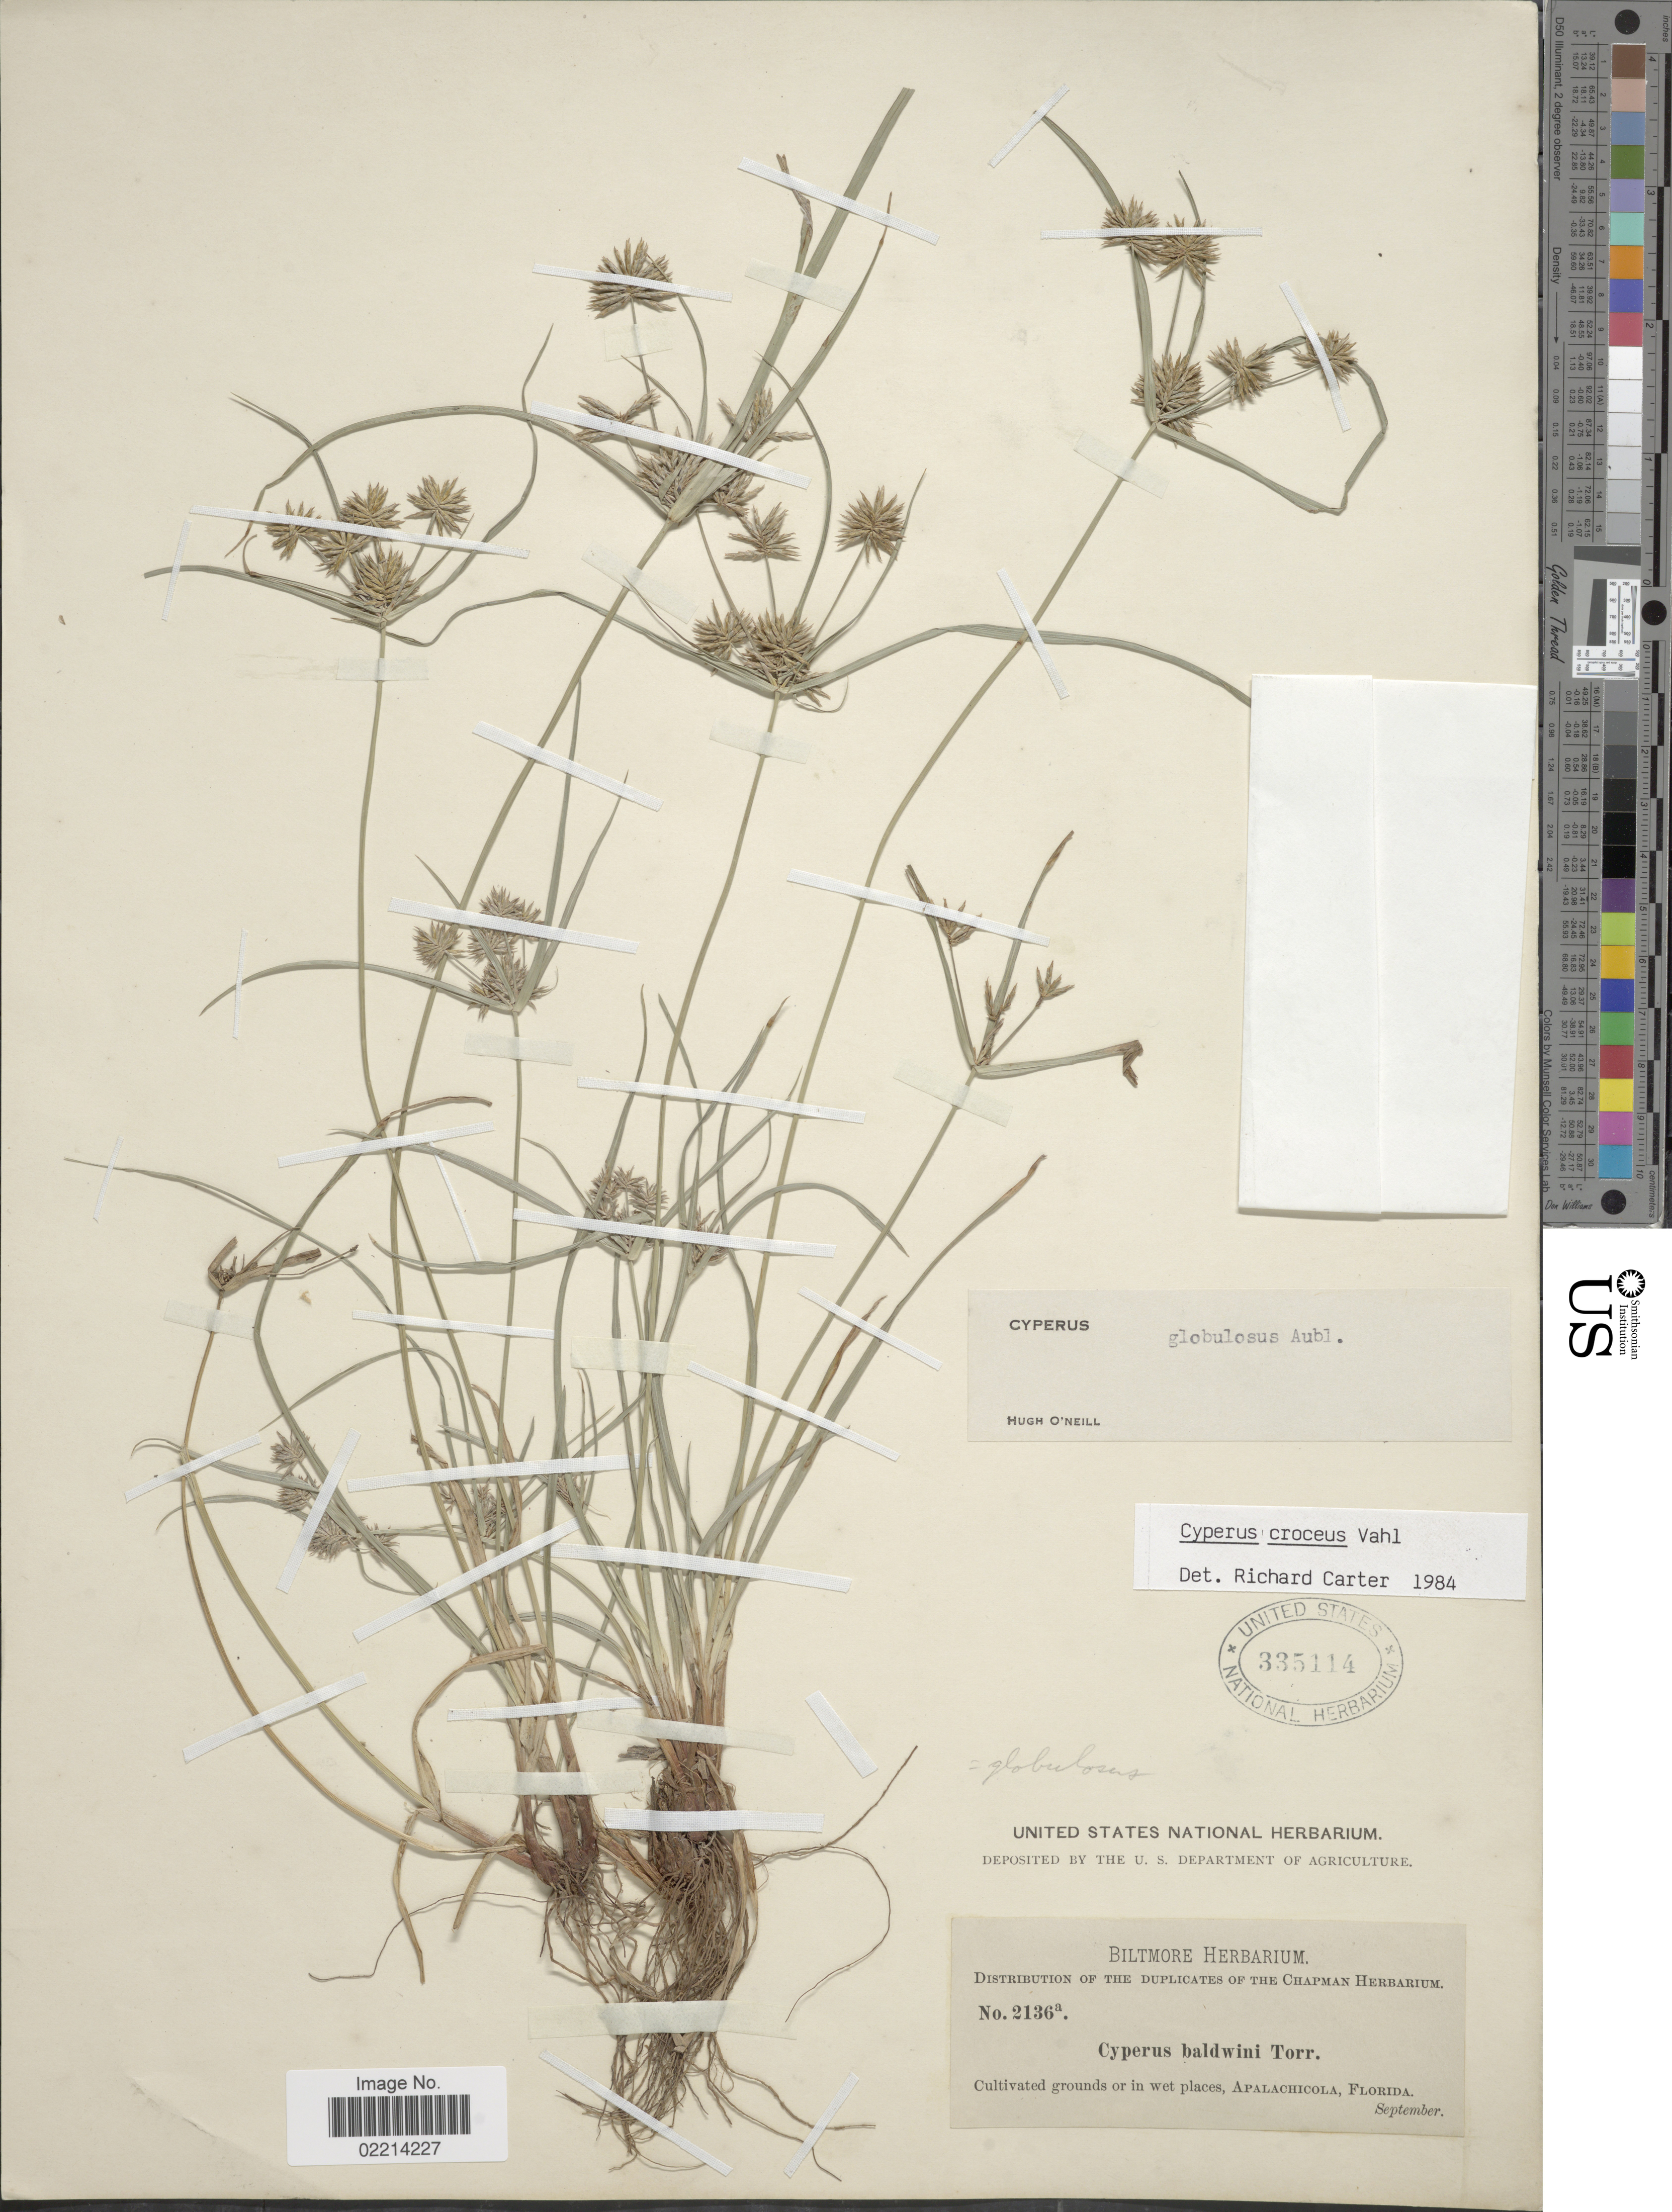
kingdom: Plantae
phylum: Tracheophyta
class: Liliopsida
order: Poales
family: Cyperaceae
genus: Cyperus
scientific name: Cyperus croceus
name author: Vahl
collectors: ex herb. Biltmore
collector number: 2136a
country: United States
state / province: Florida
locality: Cutivated grounds or in wet places, Apalachicola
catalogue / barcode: US 335114